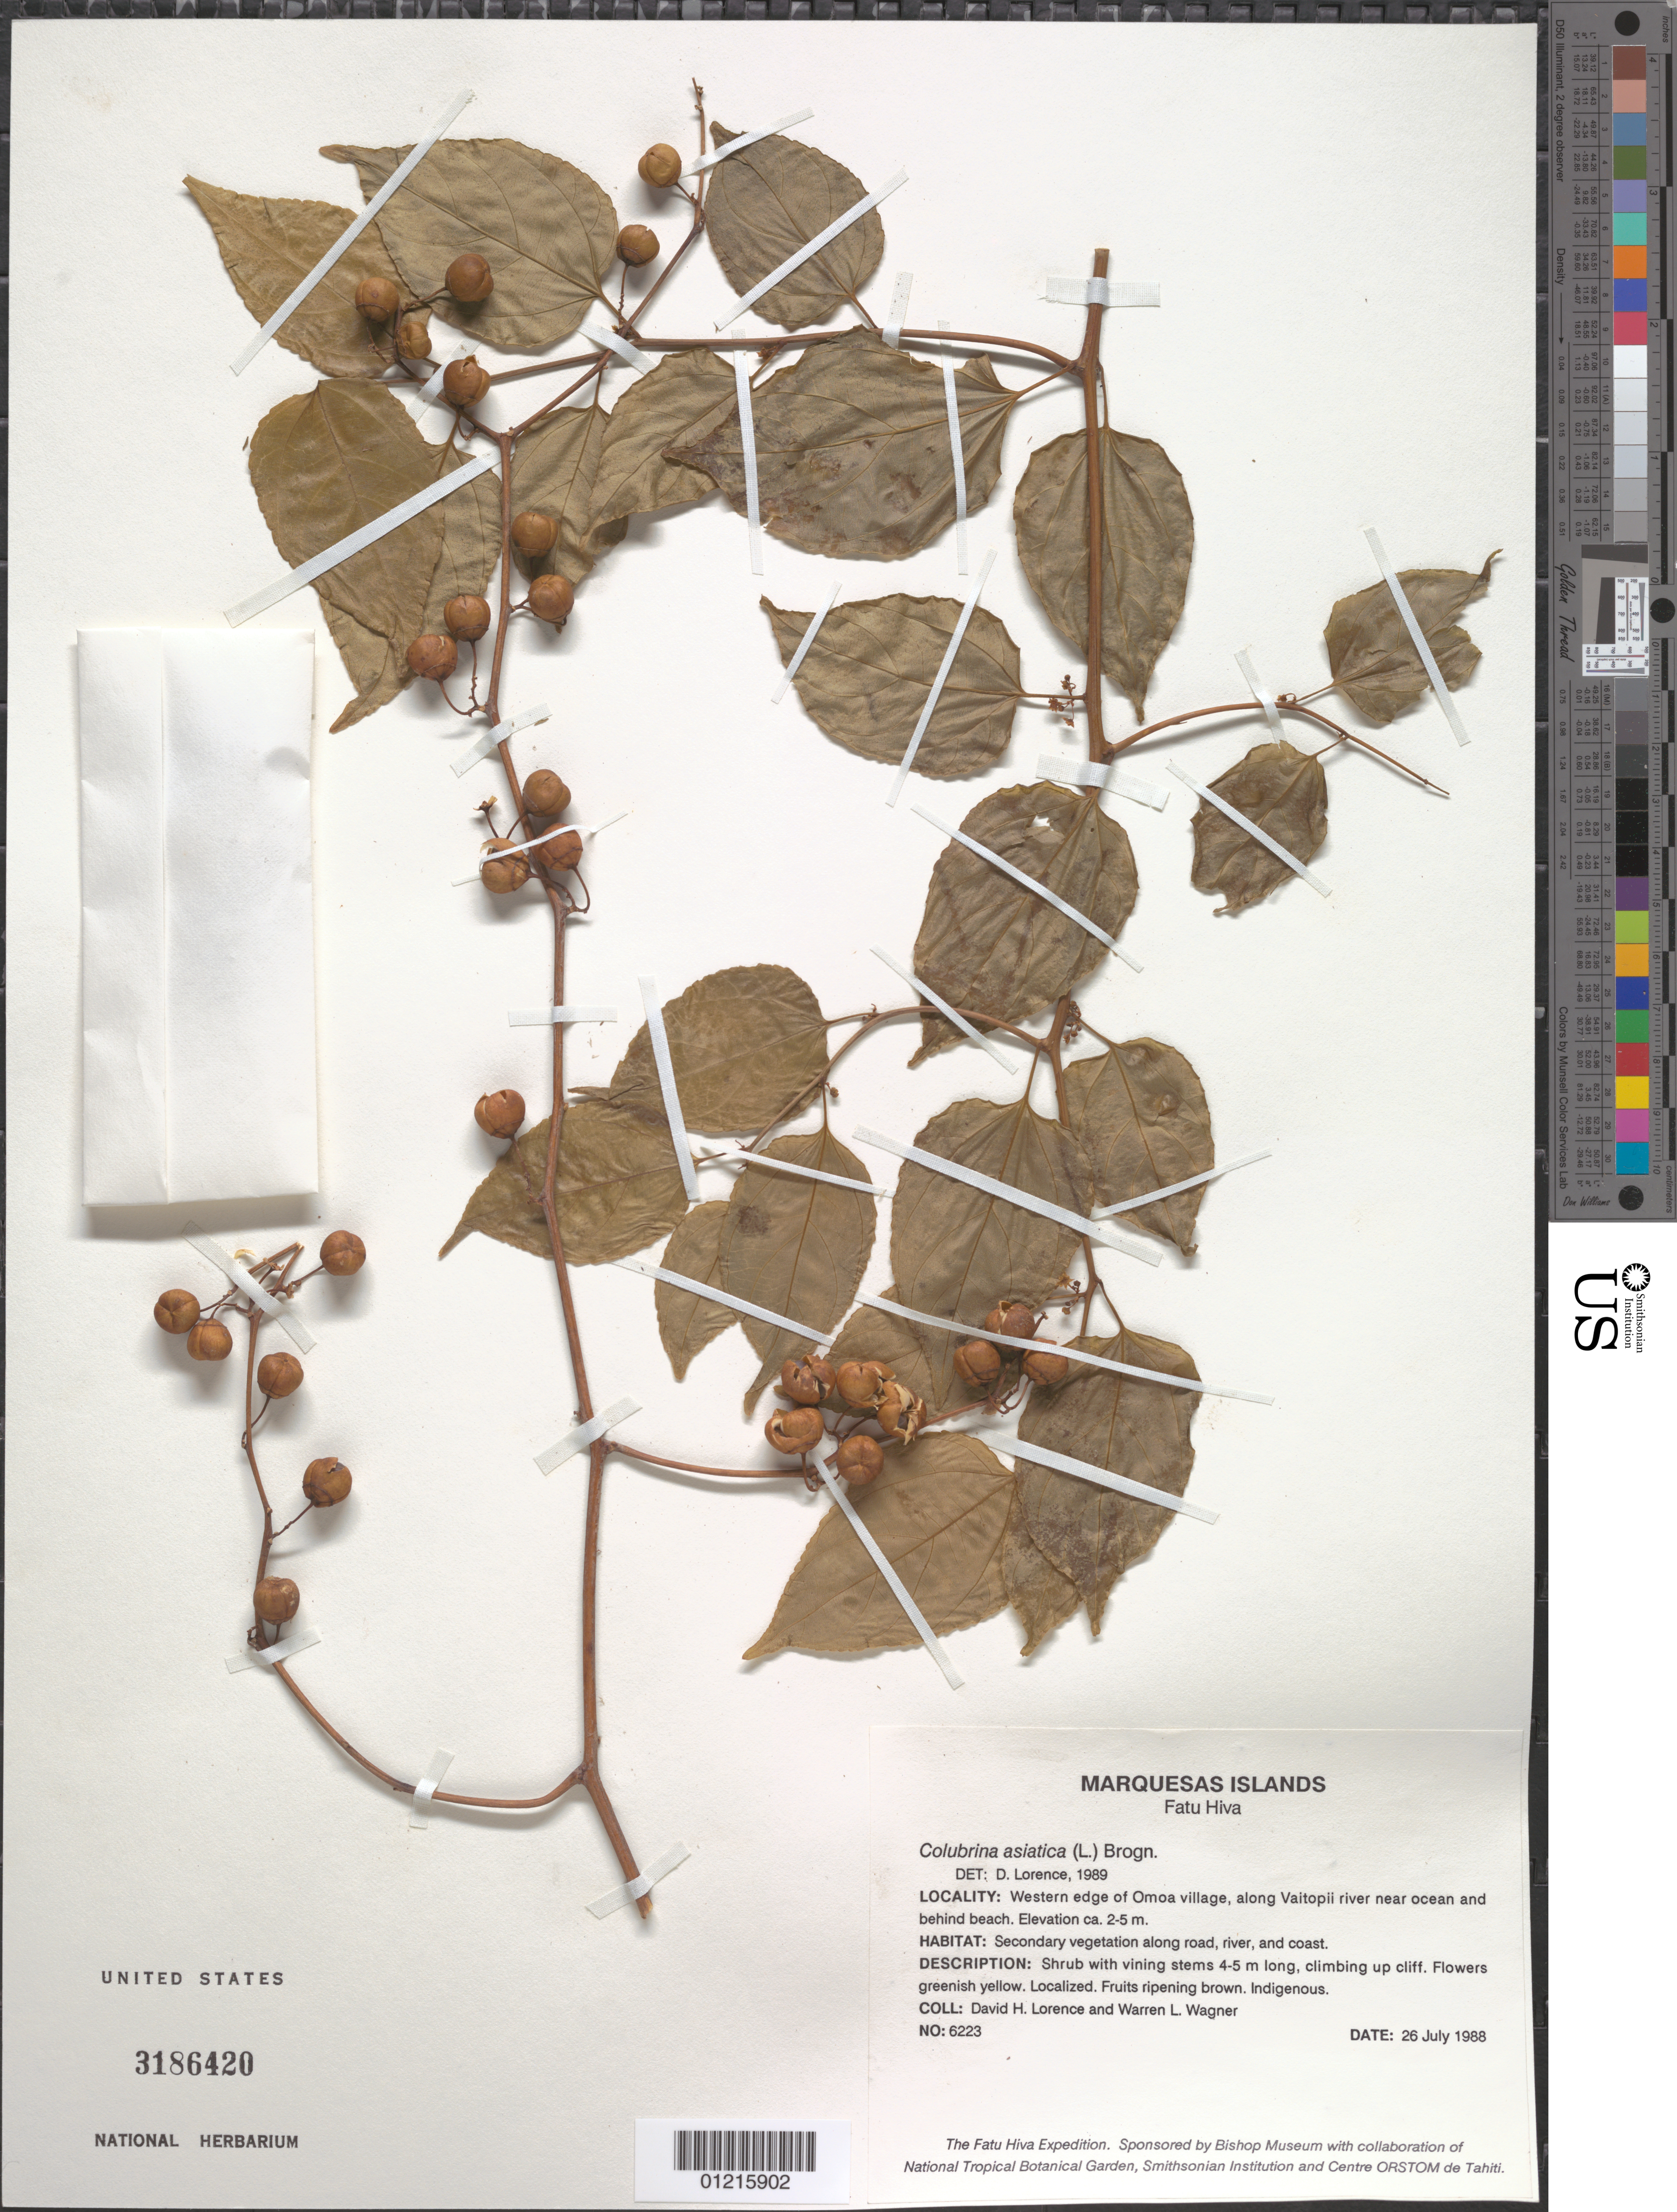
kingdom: Plantae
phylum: Tracheophyta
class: Magnoliopsida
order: Rosales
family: Rhamnaceae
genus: Colubrina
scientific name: Colubrina asiatica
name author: (L.) Brongn.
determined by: Lorence, David H., (PTBG), National Tropical Botanical Garden (UNITED STATES)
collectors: D. Lorence & W. L. Wagner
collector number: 6223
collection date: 1988-07-26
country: French Polynesia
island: Fatu Hiva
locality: W edge of 'Omo'a village, along Vaitopii river near ocean and behind beach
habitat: Secondary vegetation along road, river, and coast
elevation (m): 2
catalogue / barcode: US 3186420